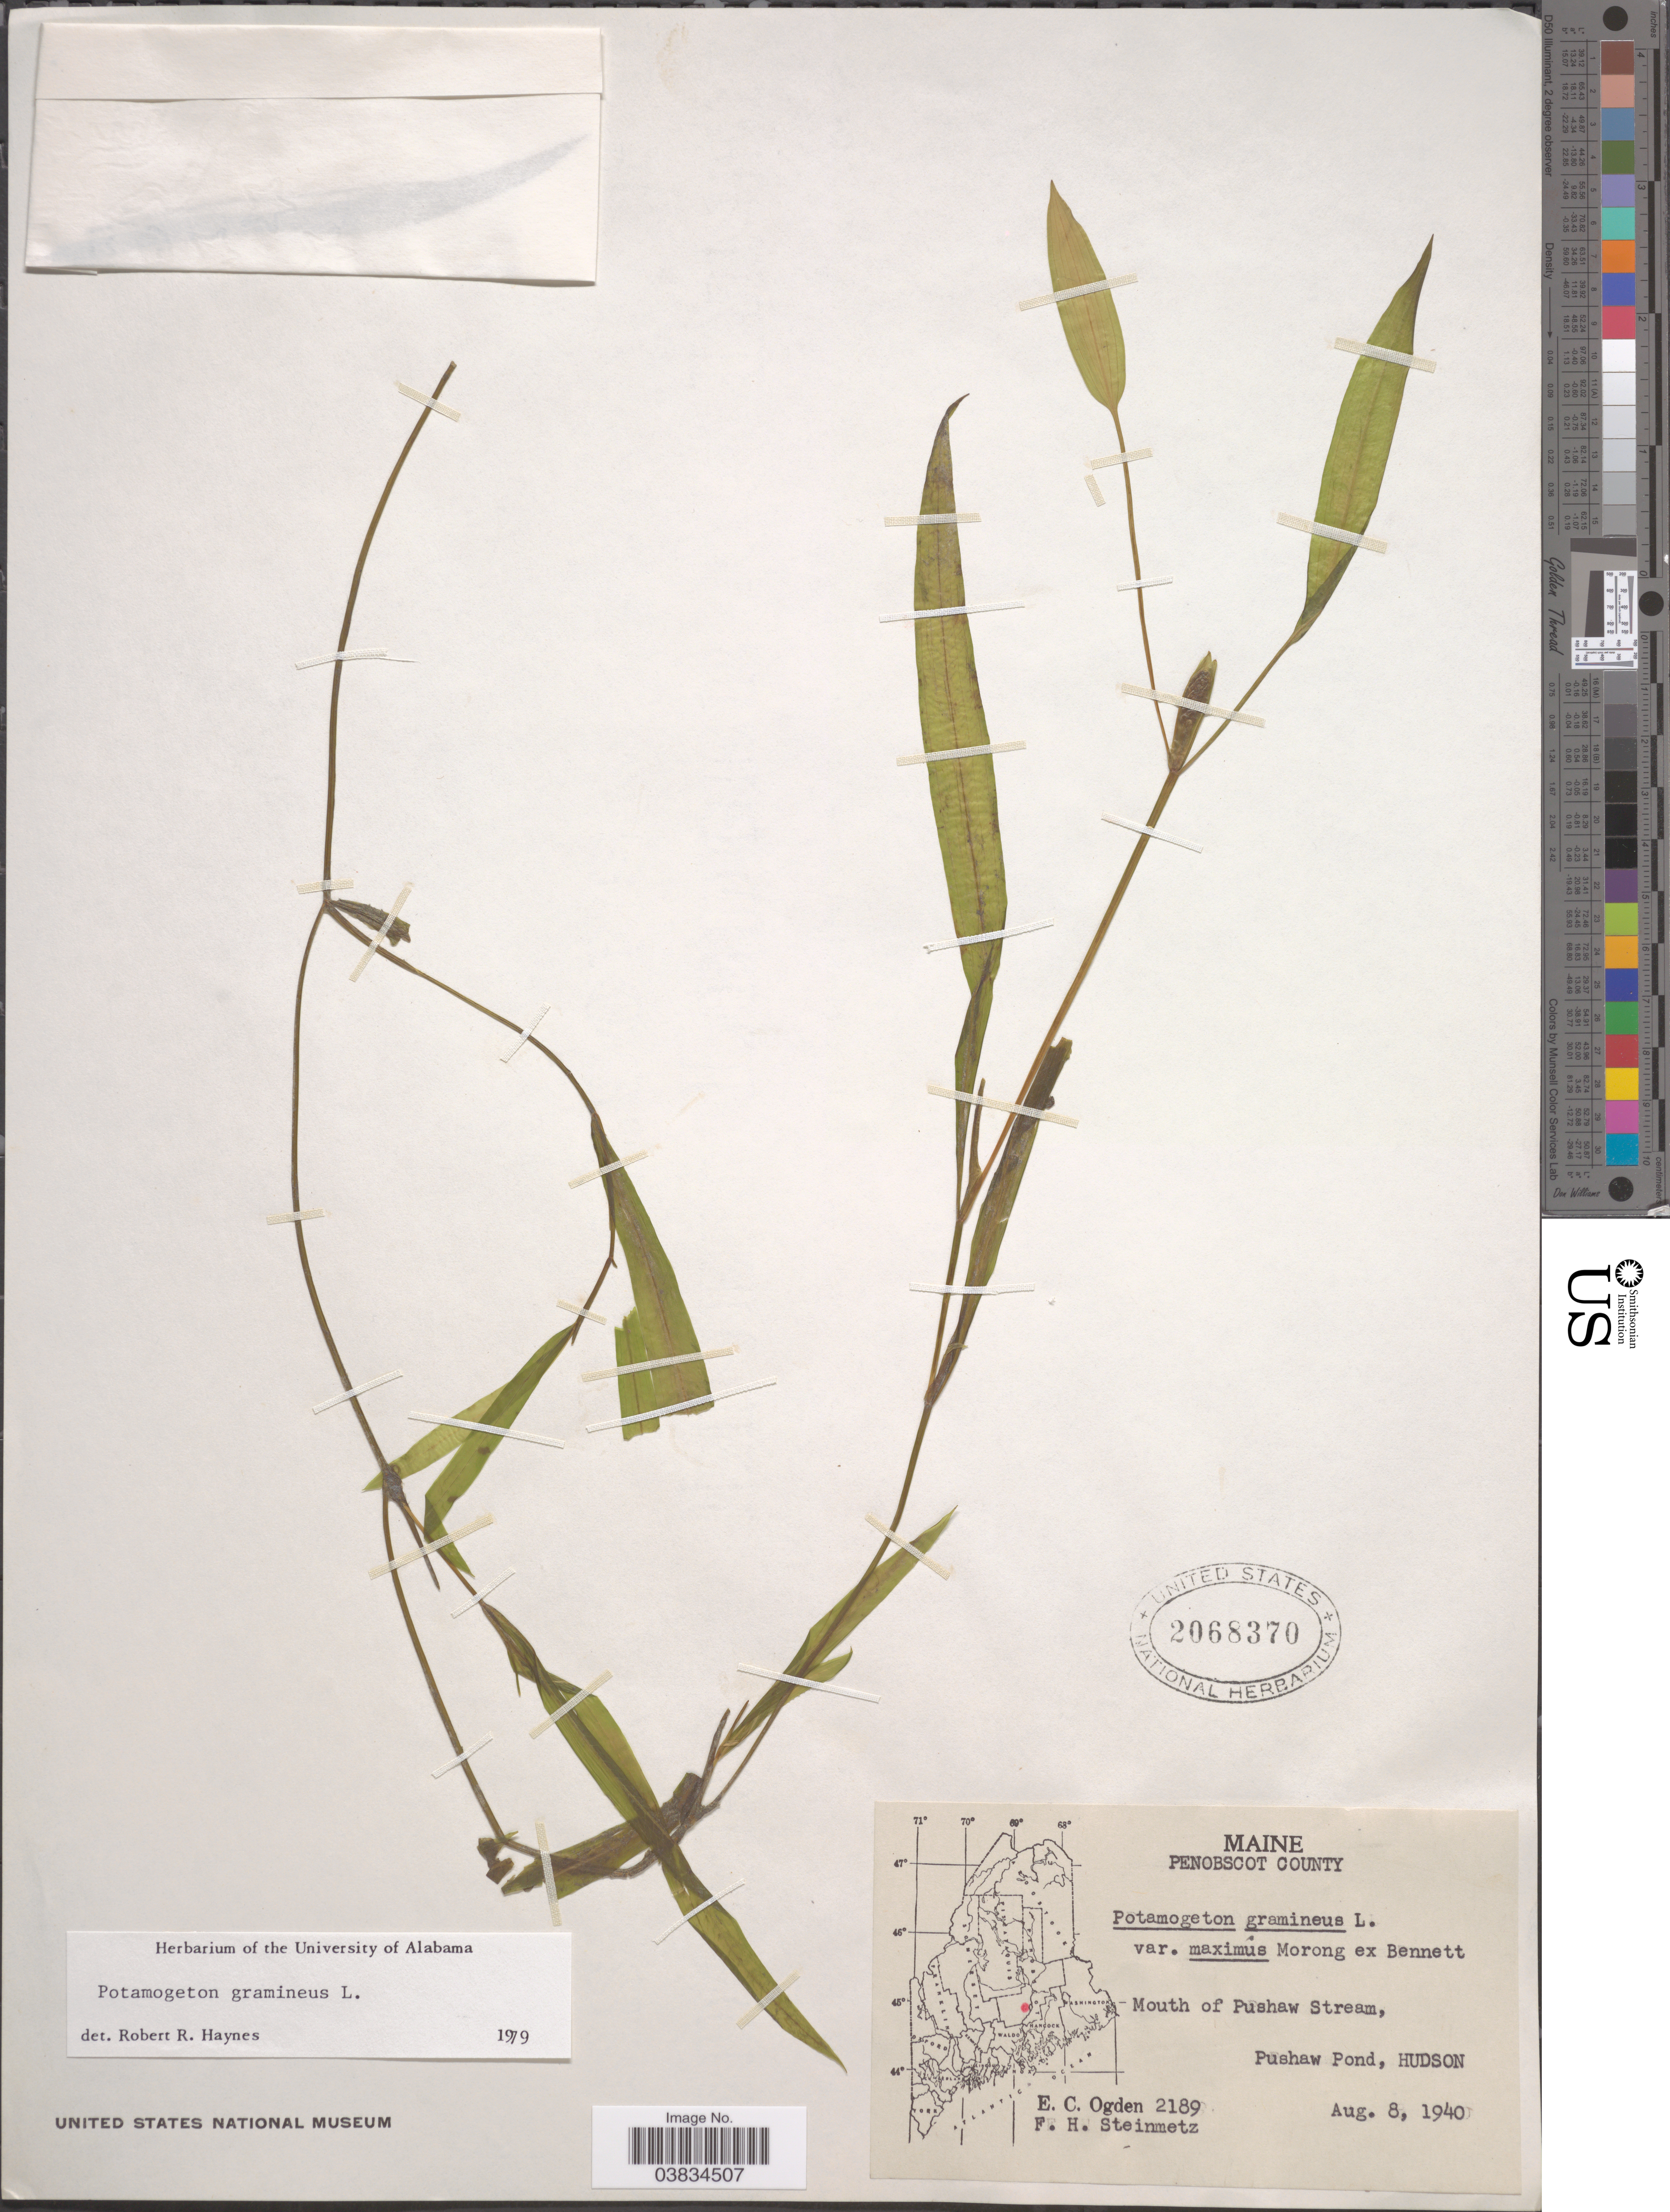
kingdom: Plantae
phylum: Tracheophyta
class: Liliopsida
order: Alismatales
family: Potamogetonaceae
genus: Potamogeton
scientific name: Potamogeton gramineus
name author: L.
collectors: E. Ogden & F. H. Steinmetz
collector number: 2189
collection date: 1940-08-08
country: United States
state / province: Maine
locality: Penobscot County. Mouth of Pushaw Stream, Pushaw Pond, Hudson.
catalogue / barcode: US 2068370